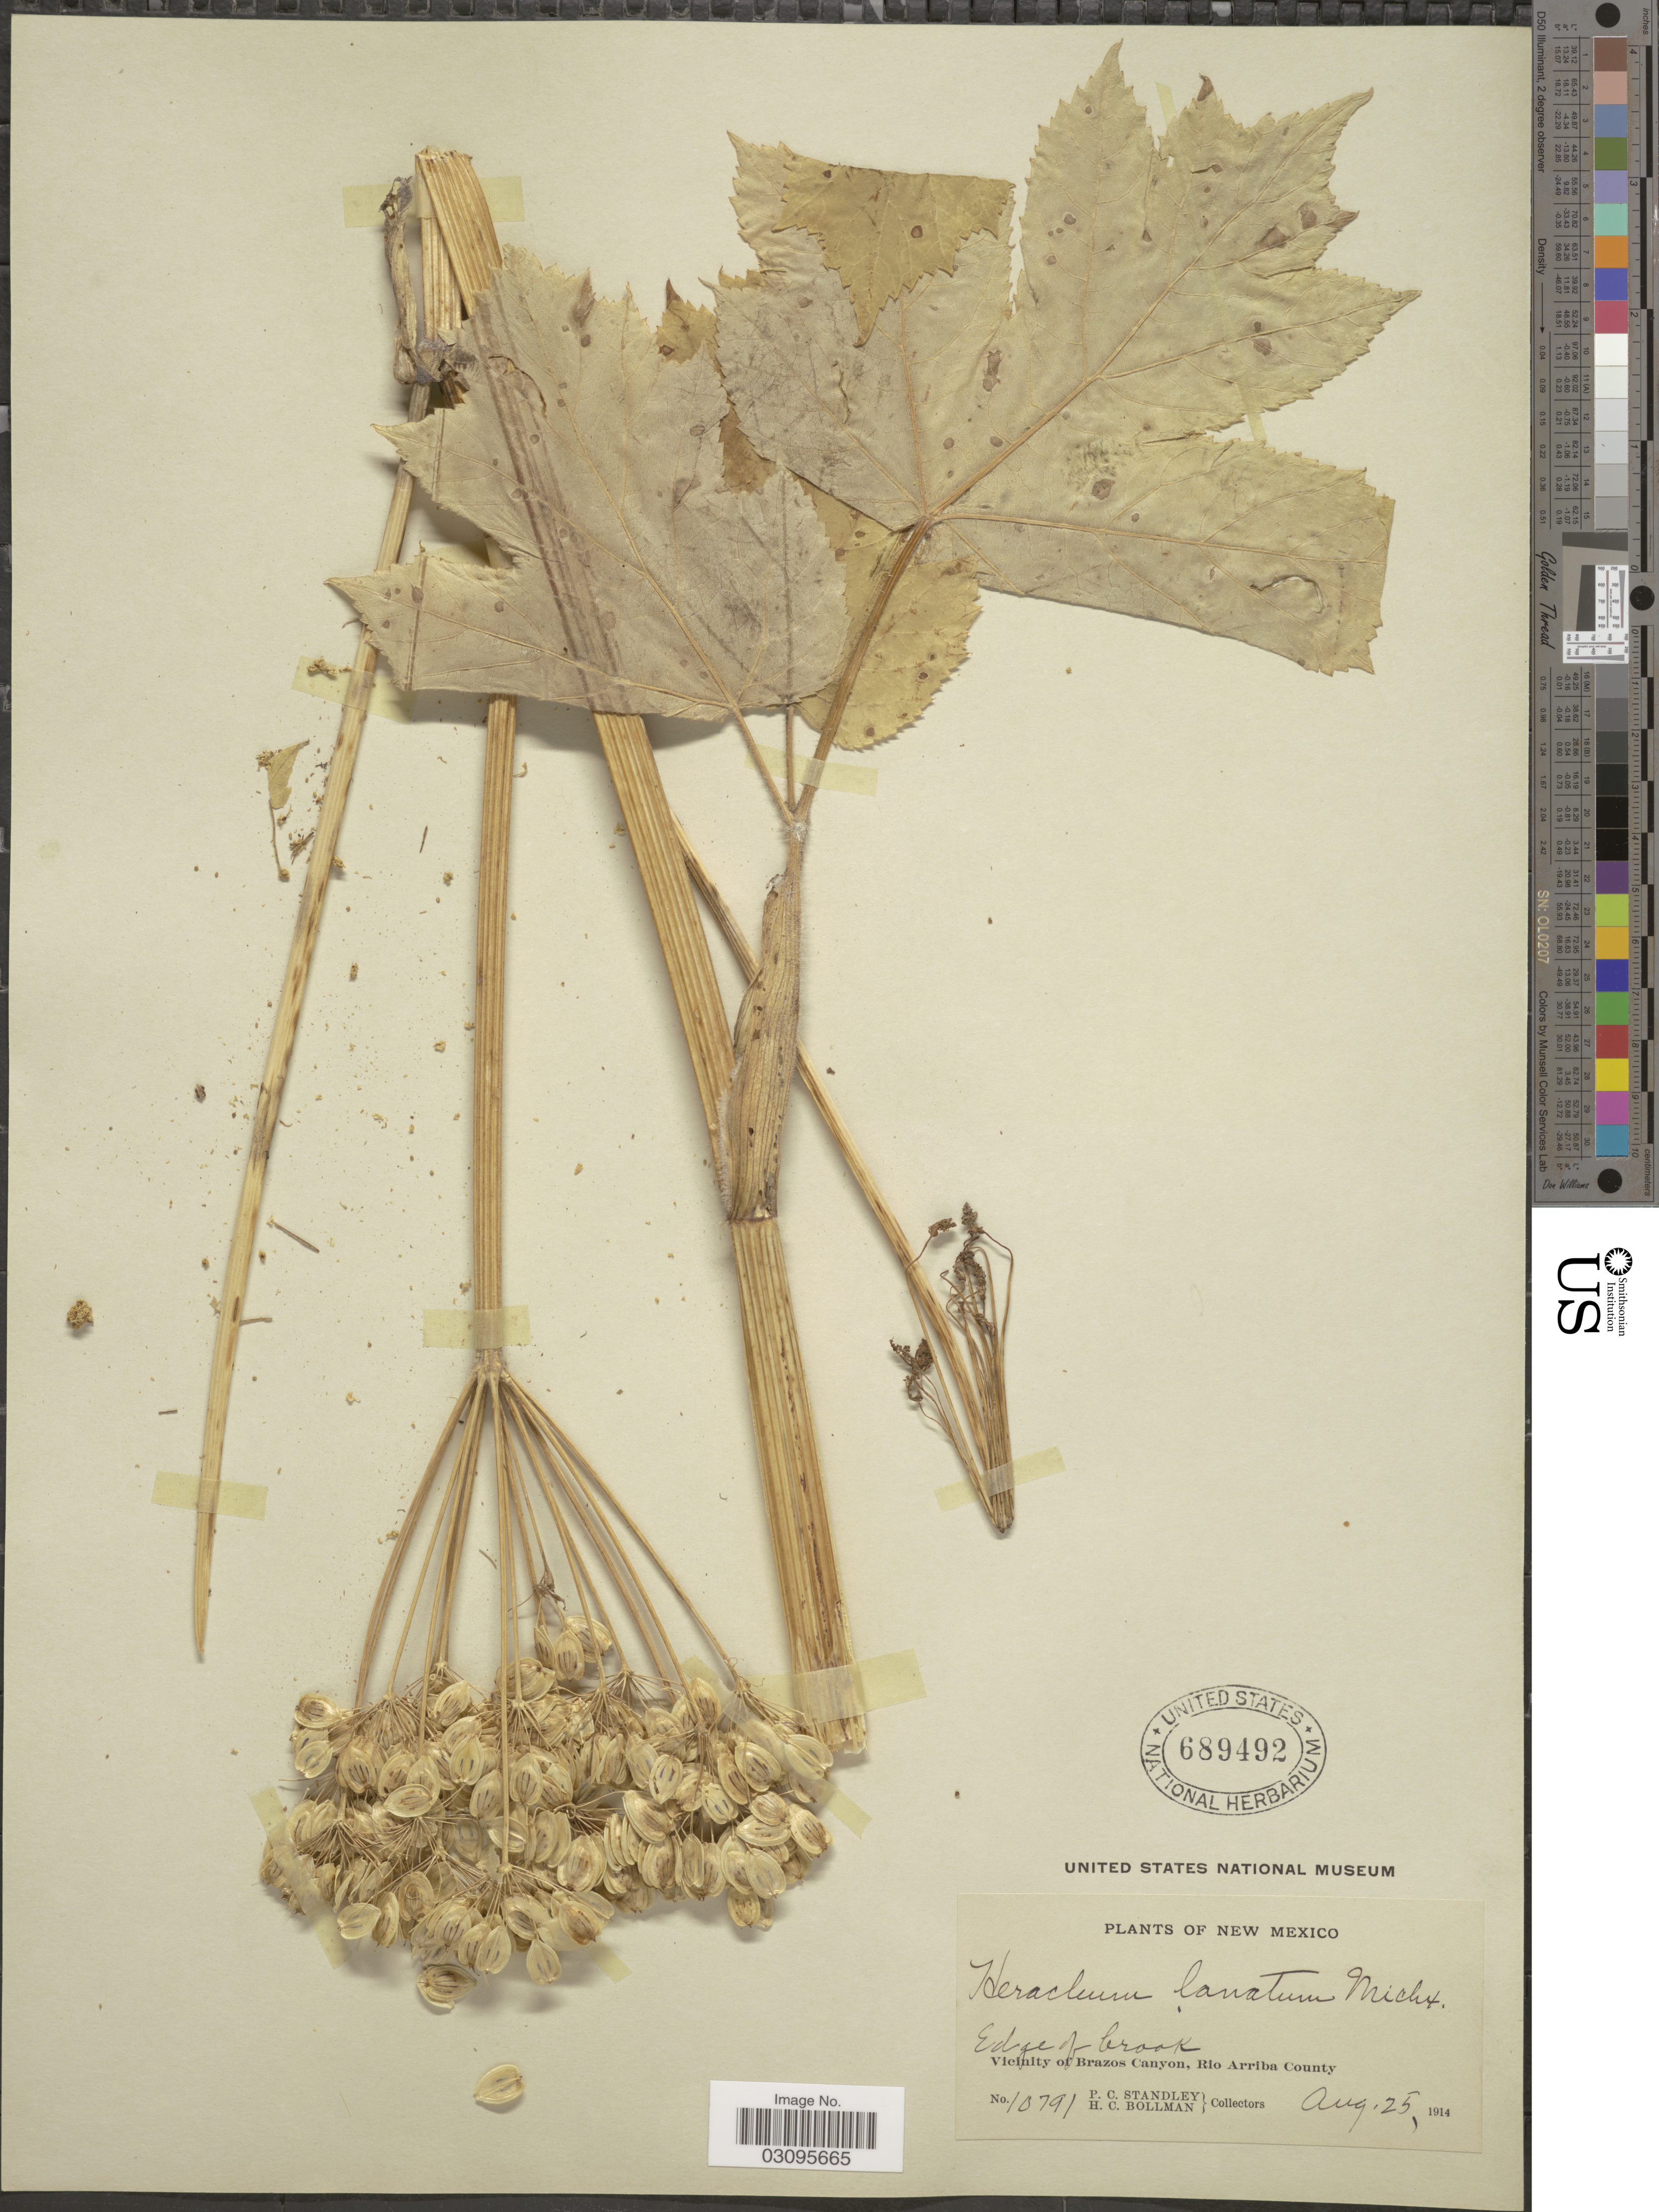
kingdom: Plantae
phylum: Tracheophyta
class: Magnoliopsida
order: Apiales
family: Apiaceae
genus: Heracleum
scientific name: Heracleum lanatum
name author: Michx.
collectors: P. C. Standley & H. C. Bollman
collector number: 10791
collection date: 1914-08-25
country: United States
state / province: New Mexico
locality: Edge of brook, Vicinity of Brazos Canyon, Rio Arriba County.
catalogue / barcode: US 689492